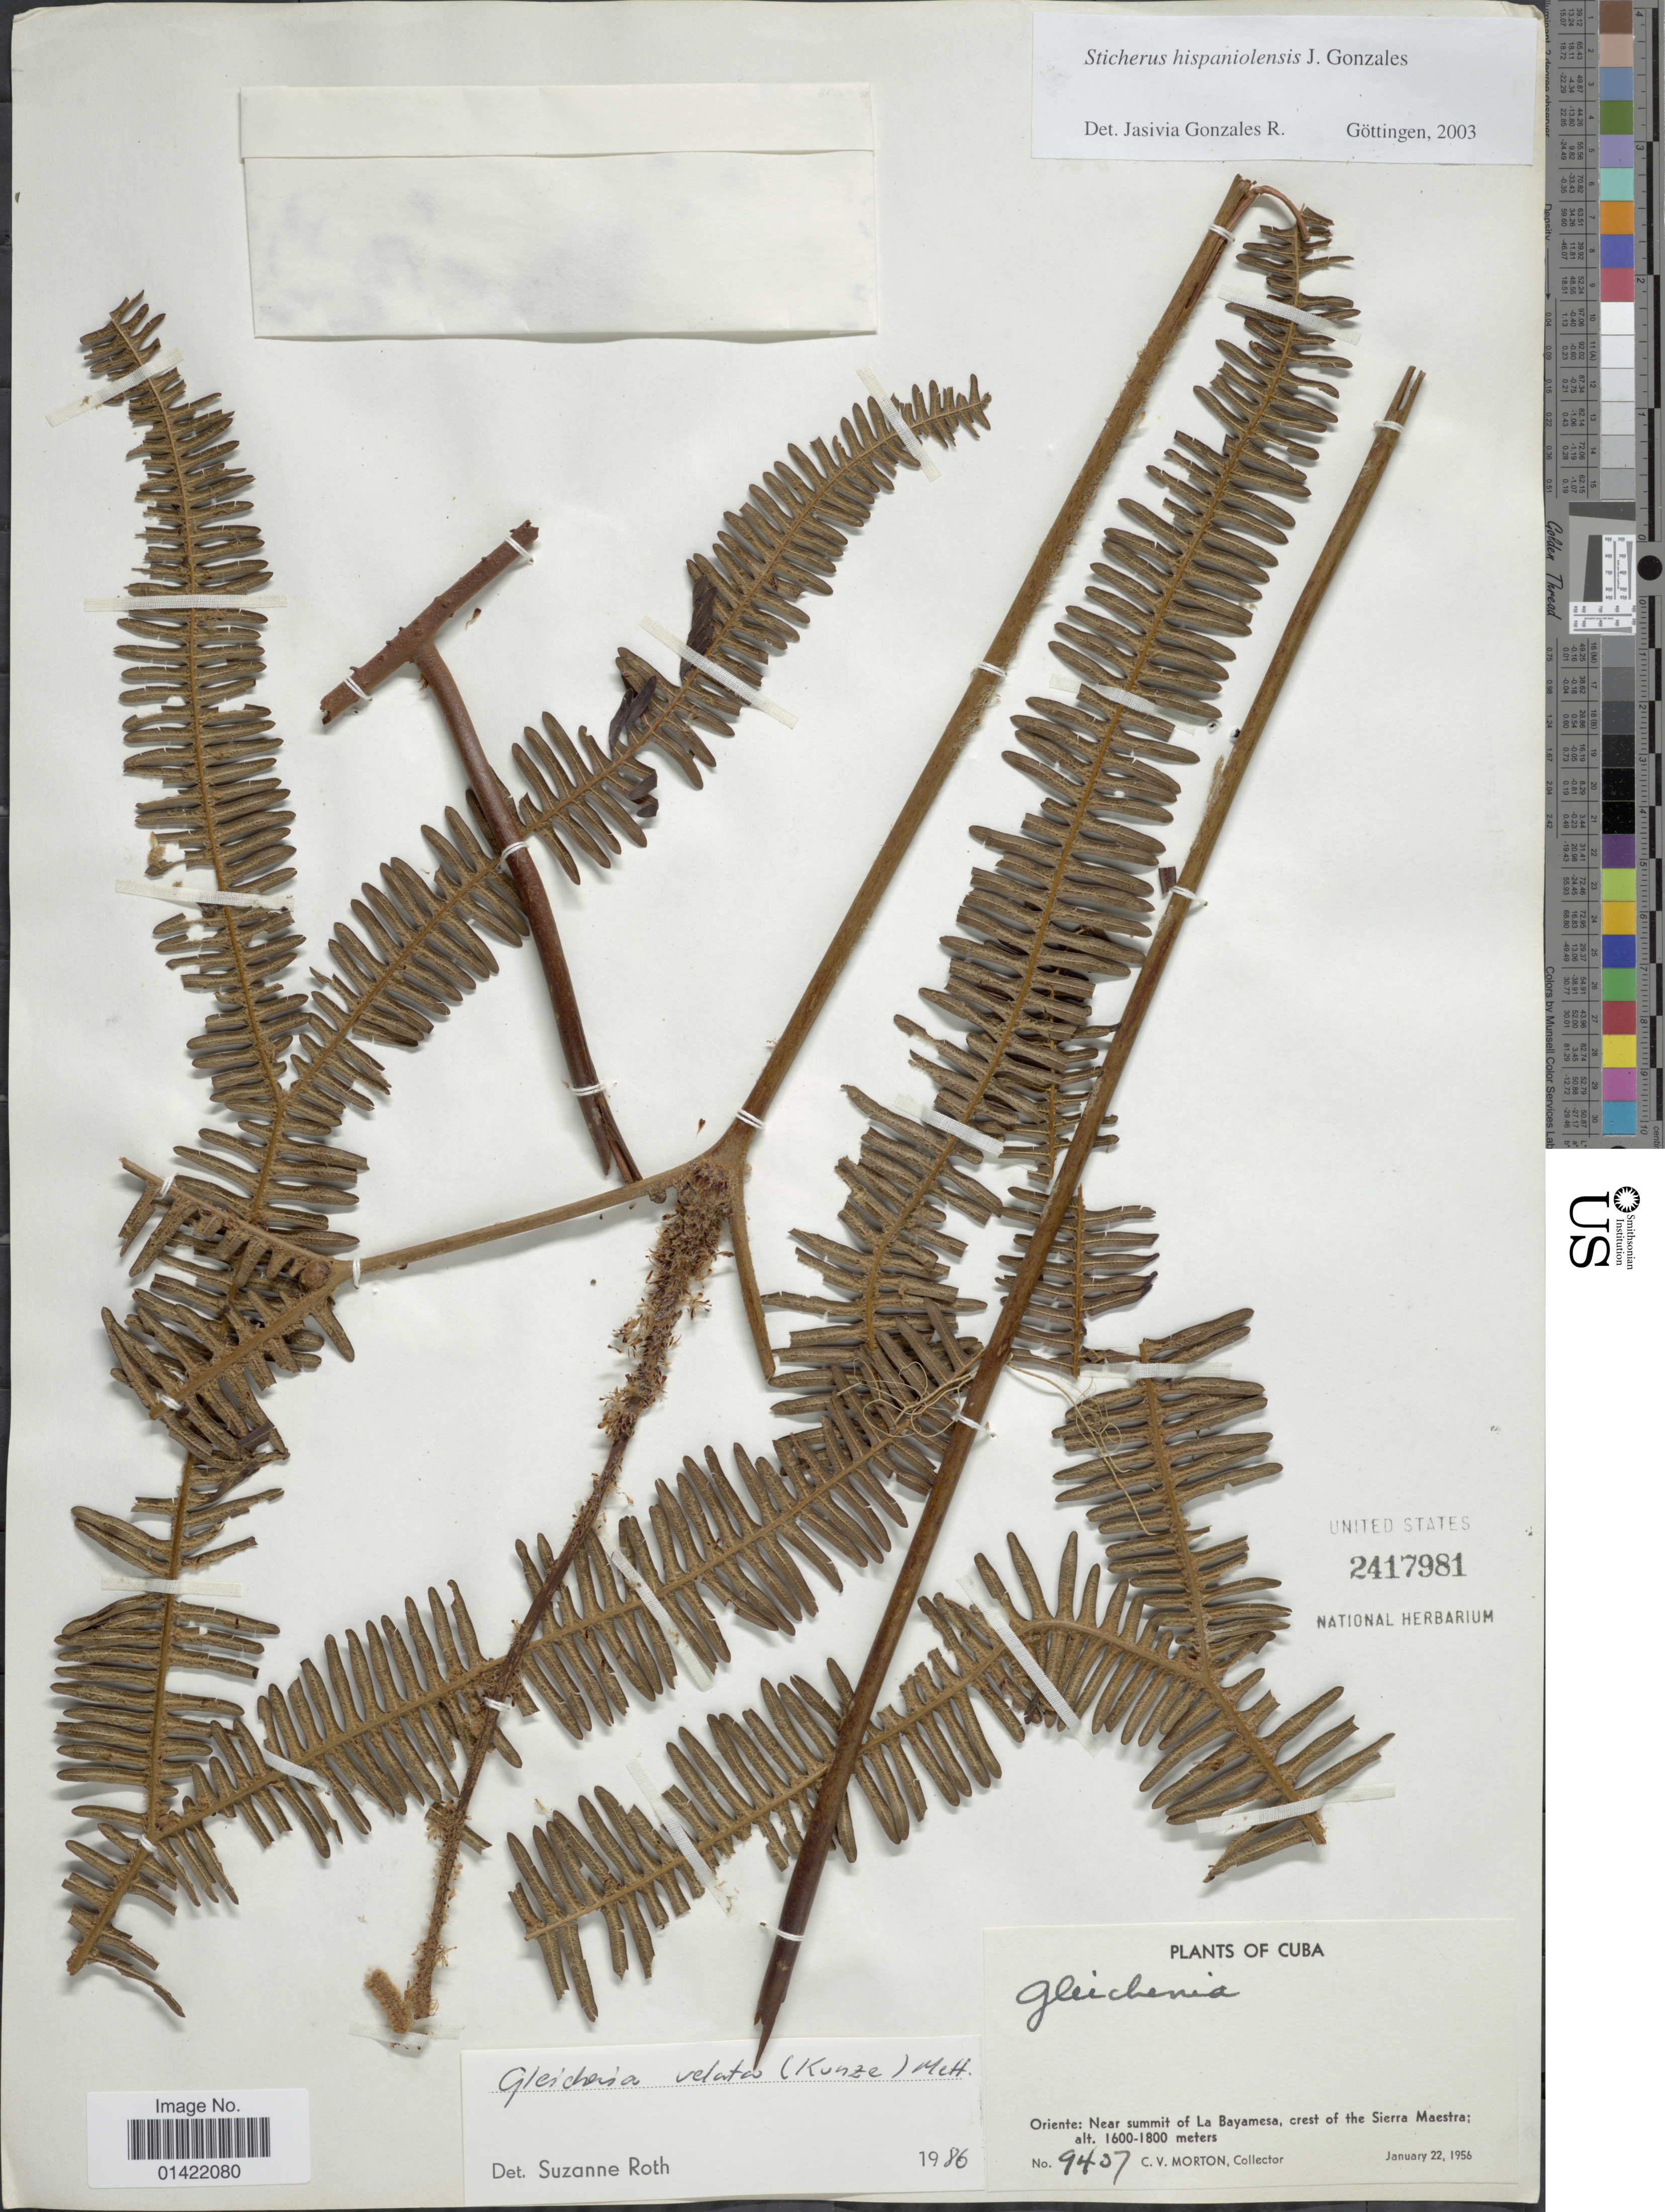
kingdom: Plantae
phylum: Tracheophyta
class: Polypodiopsida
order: Gleicheniales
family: Gleicheniaceae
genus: Sticherus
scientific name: Sticherus hispaniolensis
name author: J. Gonzales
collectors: C. V. Morton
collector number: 9457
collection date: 1956-01-22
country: Cuba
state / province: Oriente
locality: Near summit of La Bayamesa, crest of the Sierra Maestra.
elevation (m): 1600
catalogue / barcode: US 2417981